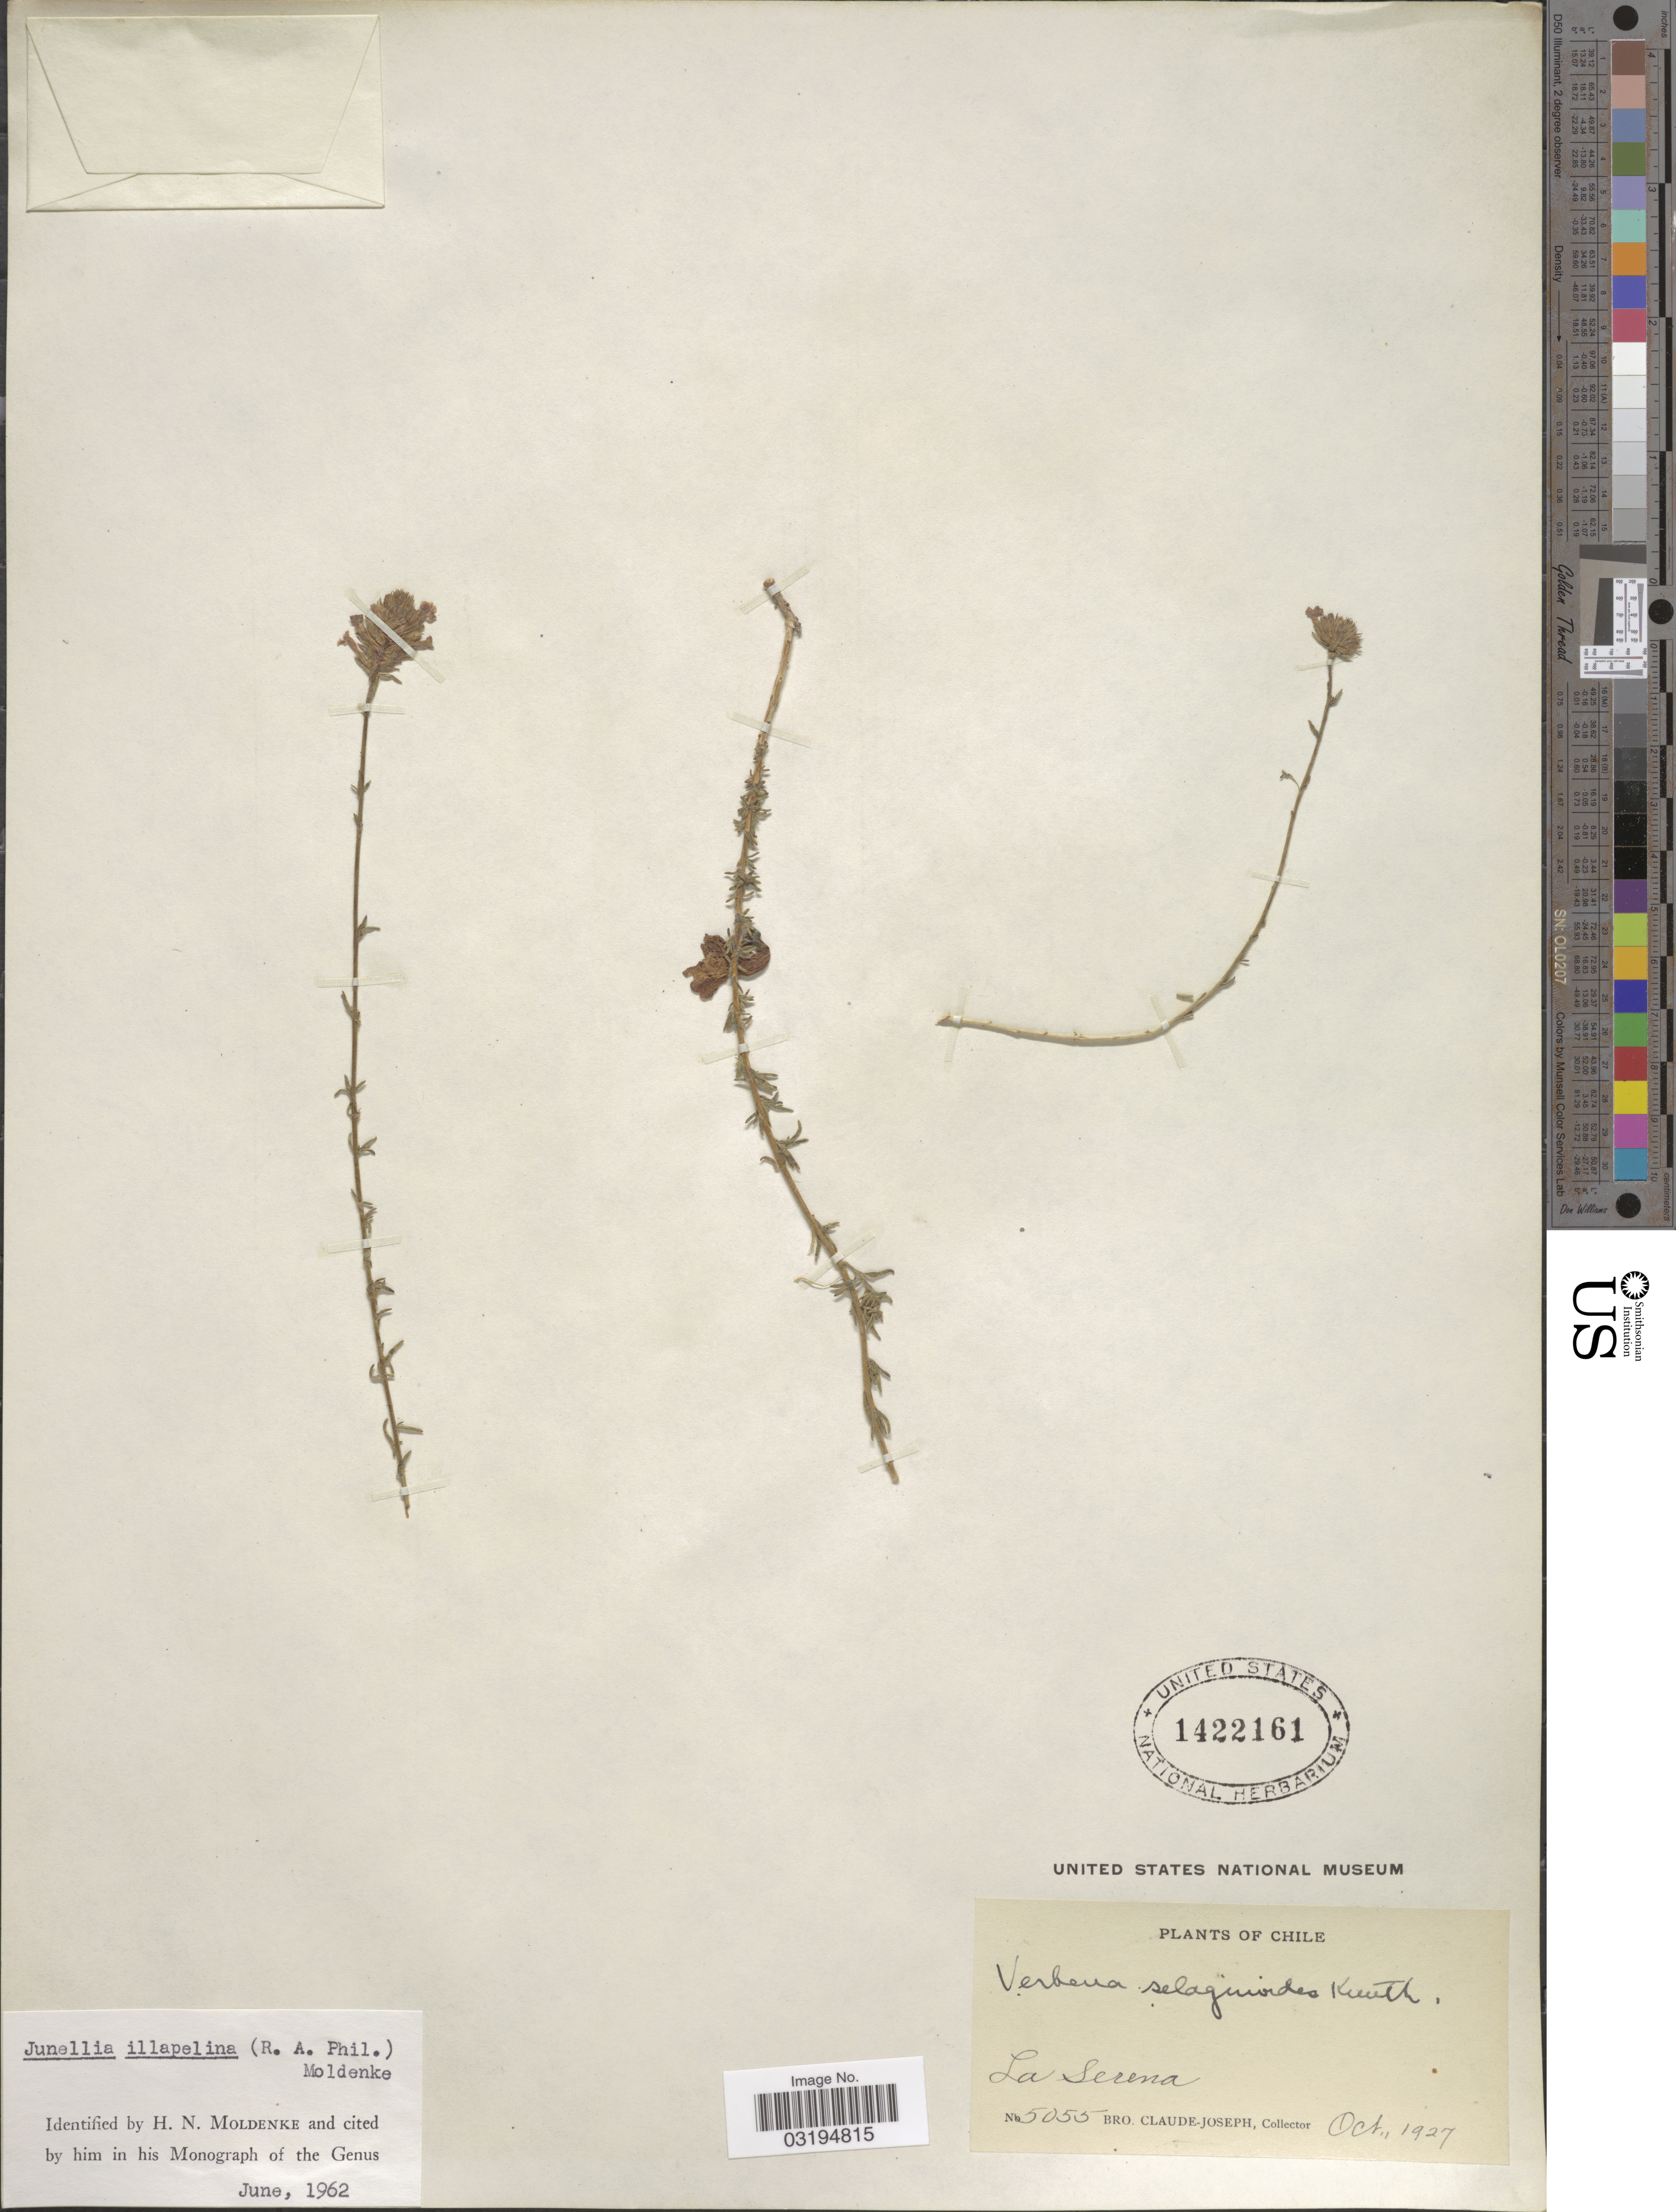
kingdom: Plantae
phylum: Tracheophyta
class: Magnoliopsida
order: Lamiales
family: Verbenaceae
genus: Junellia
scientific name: Junellia selaginoides var. illapelina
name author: (Phil.) Botta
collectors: Bro. Claude-Joseph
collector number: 5055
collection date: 1927-10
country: Chile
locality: La Serena.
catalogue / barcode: US 1422161